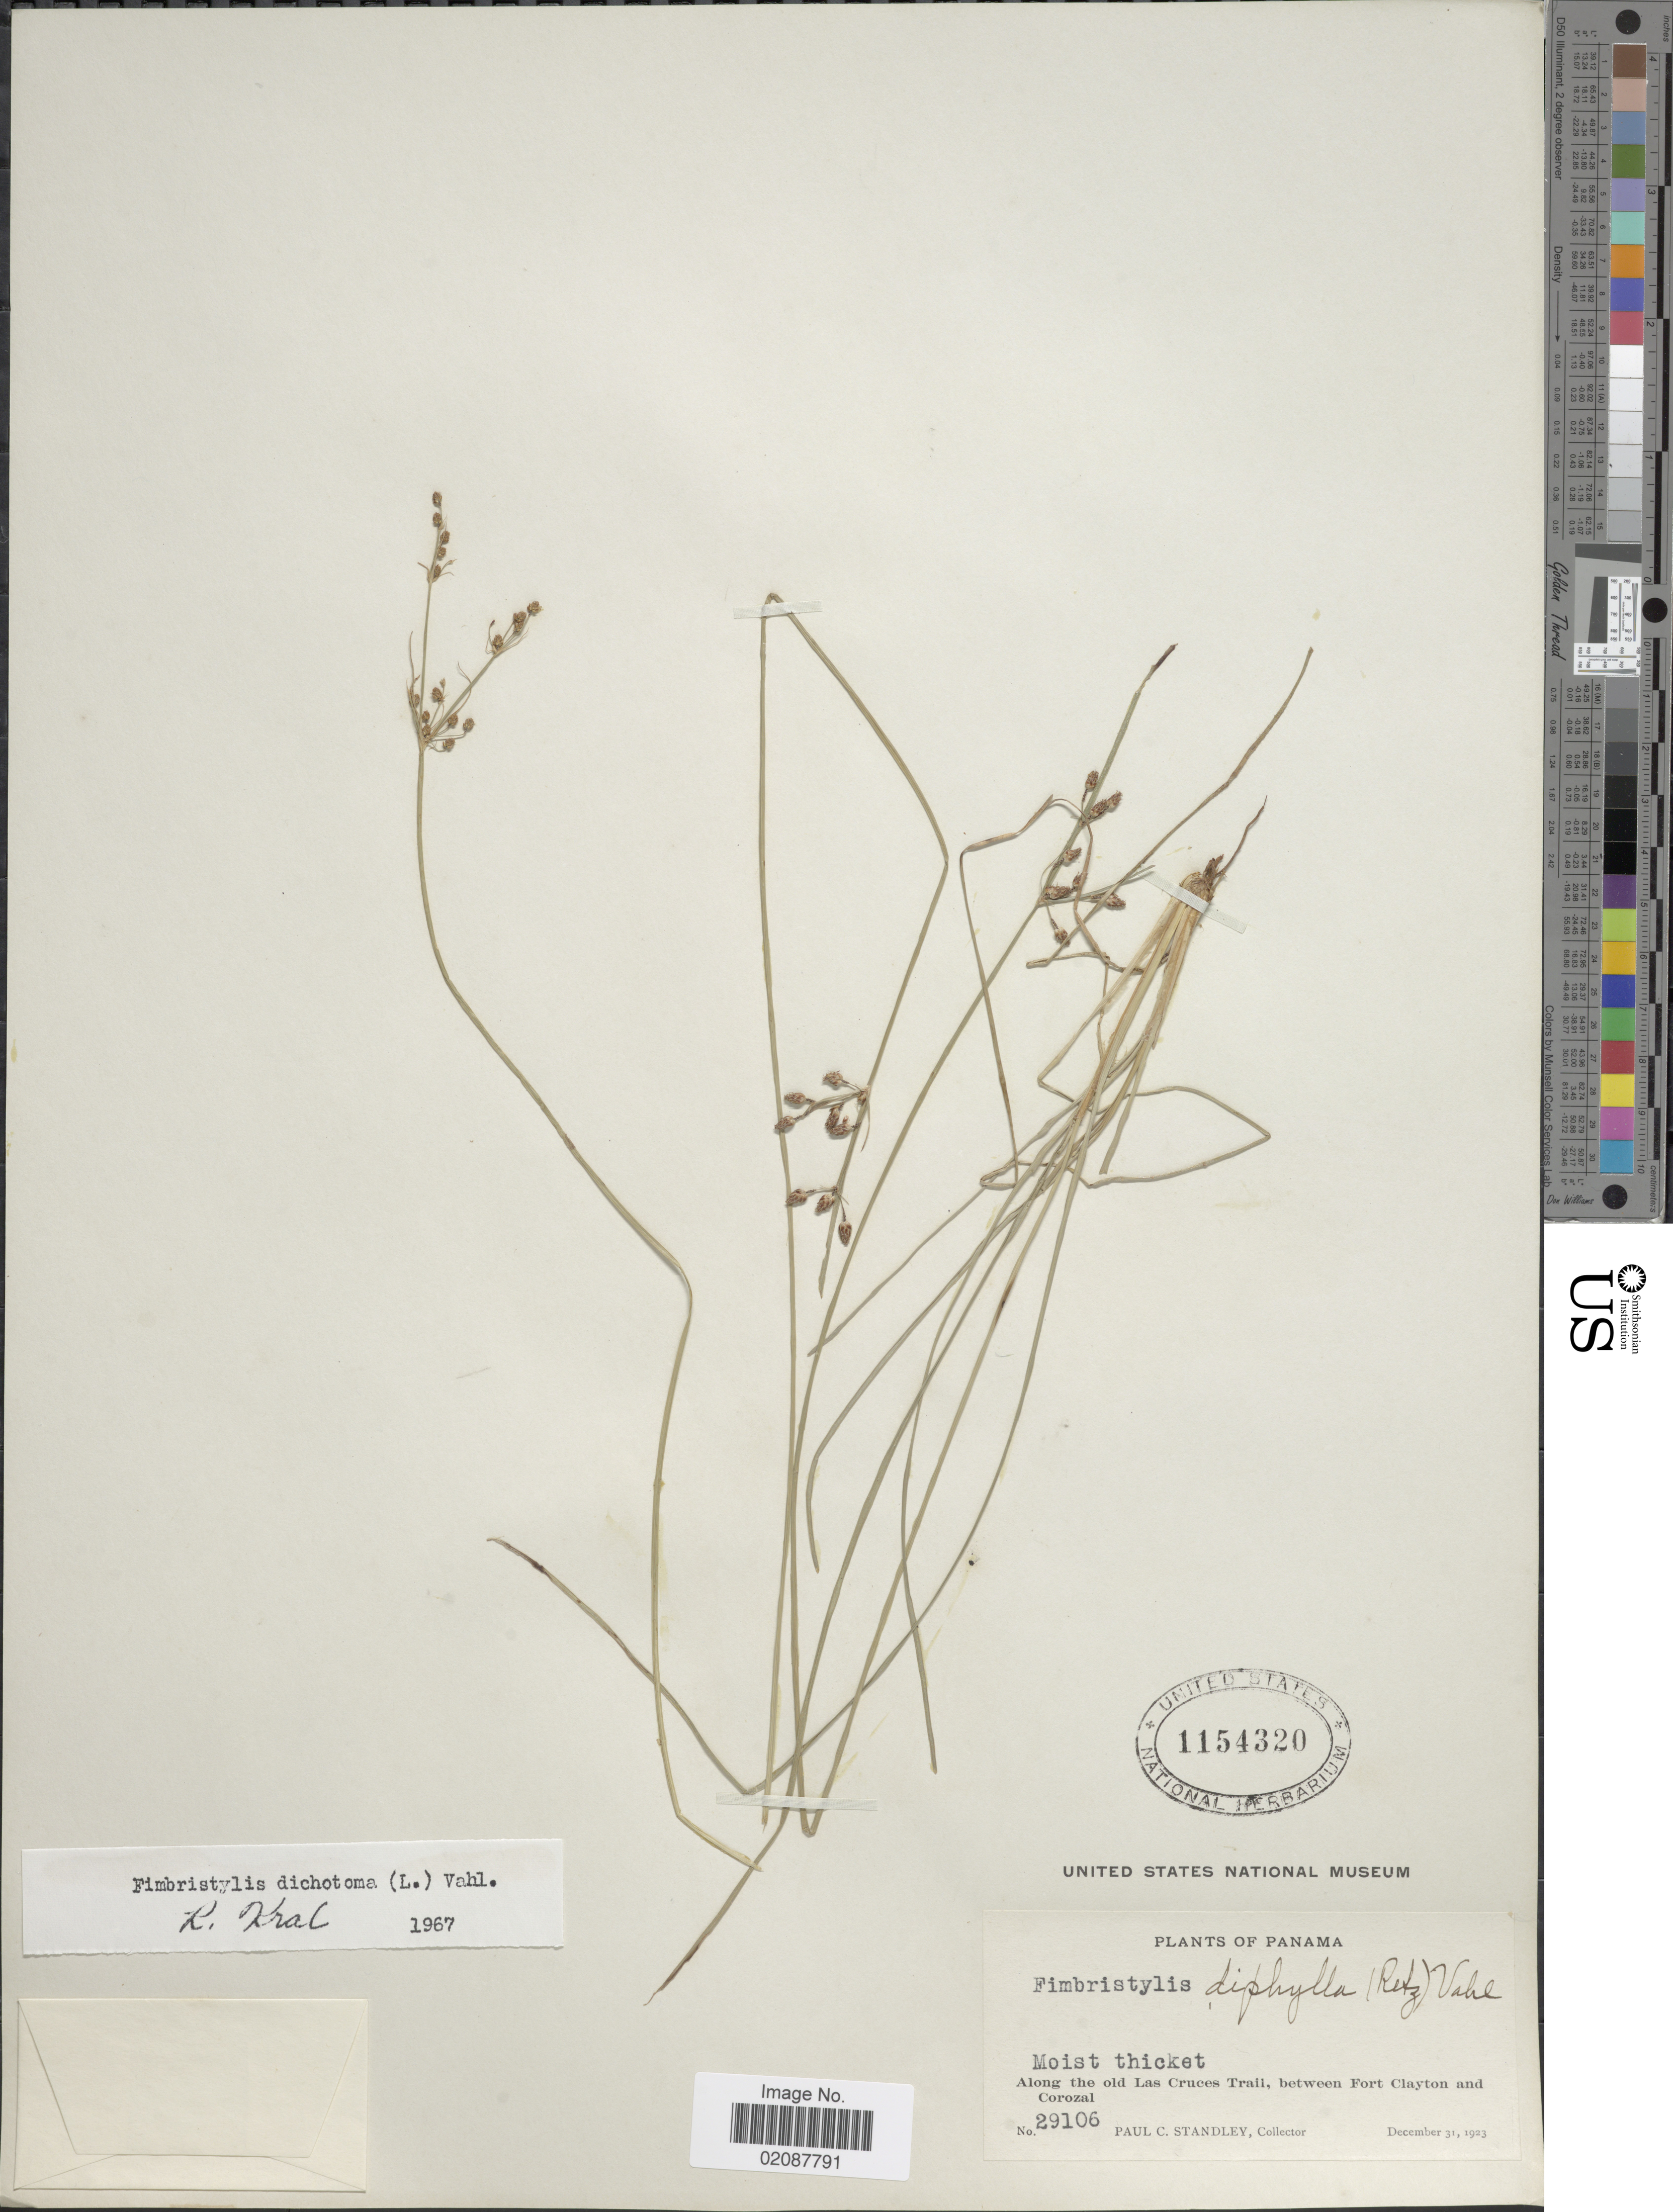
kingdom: Plantae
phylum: Tracheophyta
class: Liliopsida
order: Poales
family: Cyperaceae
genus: Fimbristylis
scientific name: Fimbristylis dichotoma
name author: (L.) Vahl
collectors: P. C. Standley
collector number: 29106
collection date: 1923-12-31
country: Panama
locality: Moist thicket, along the old Las Cruces Trail, between Fort Clayton and Corozal.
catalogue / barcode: US 1154320